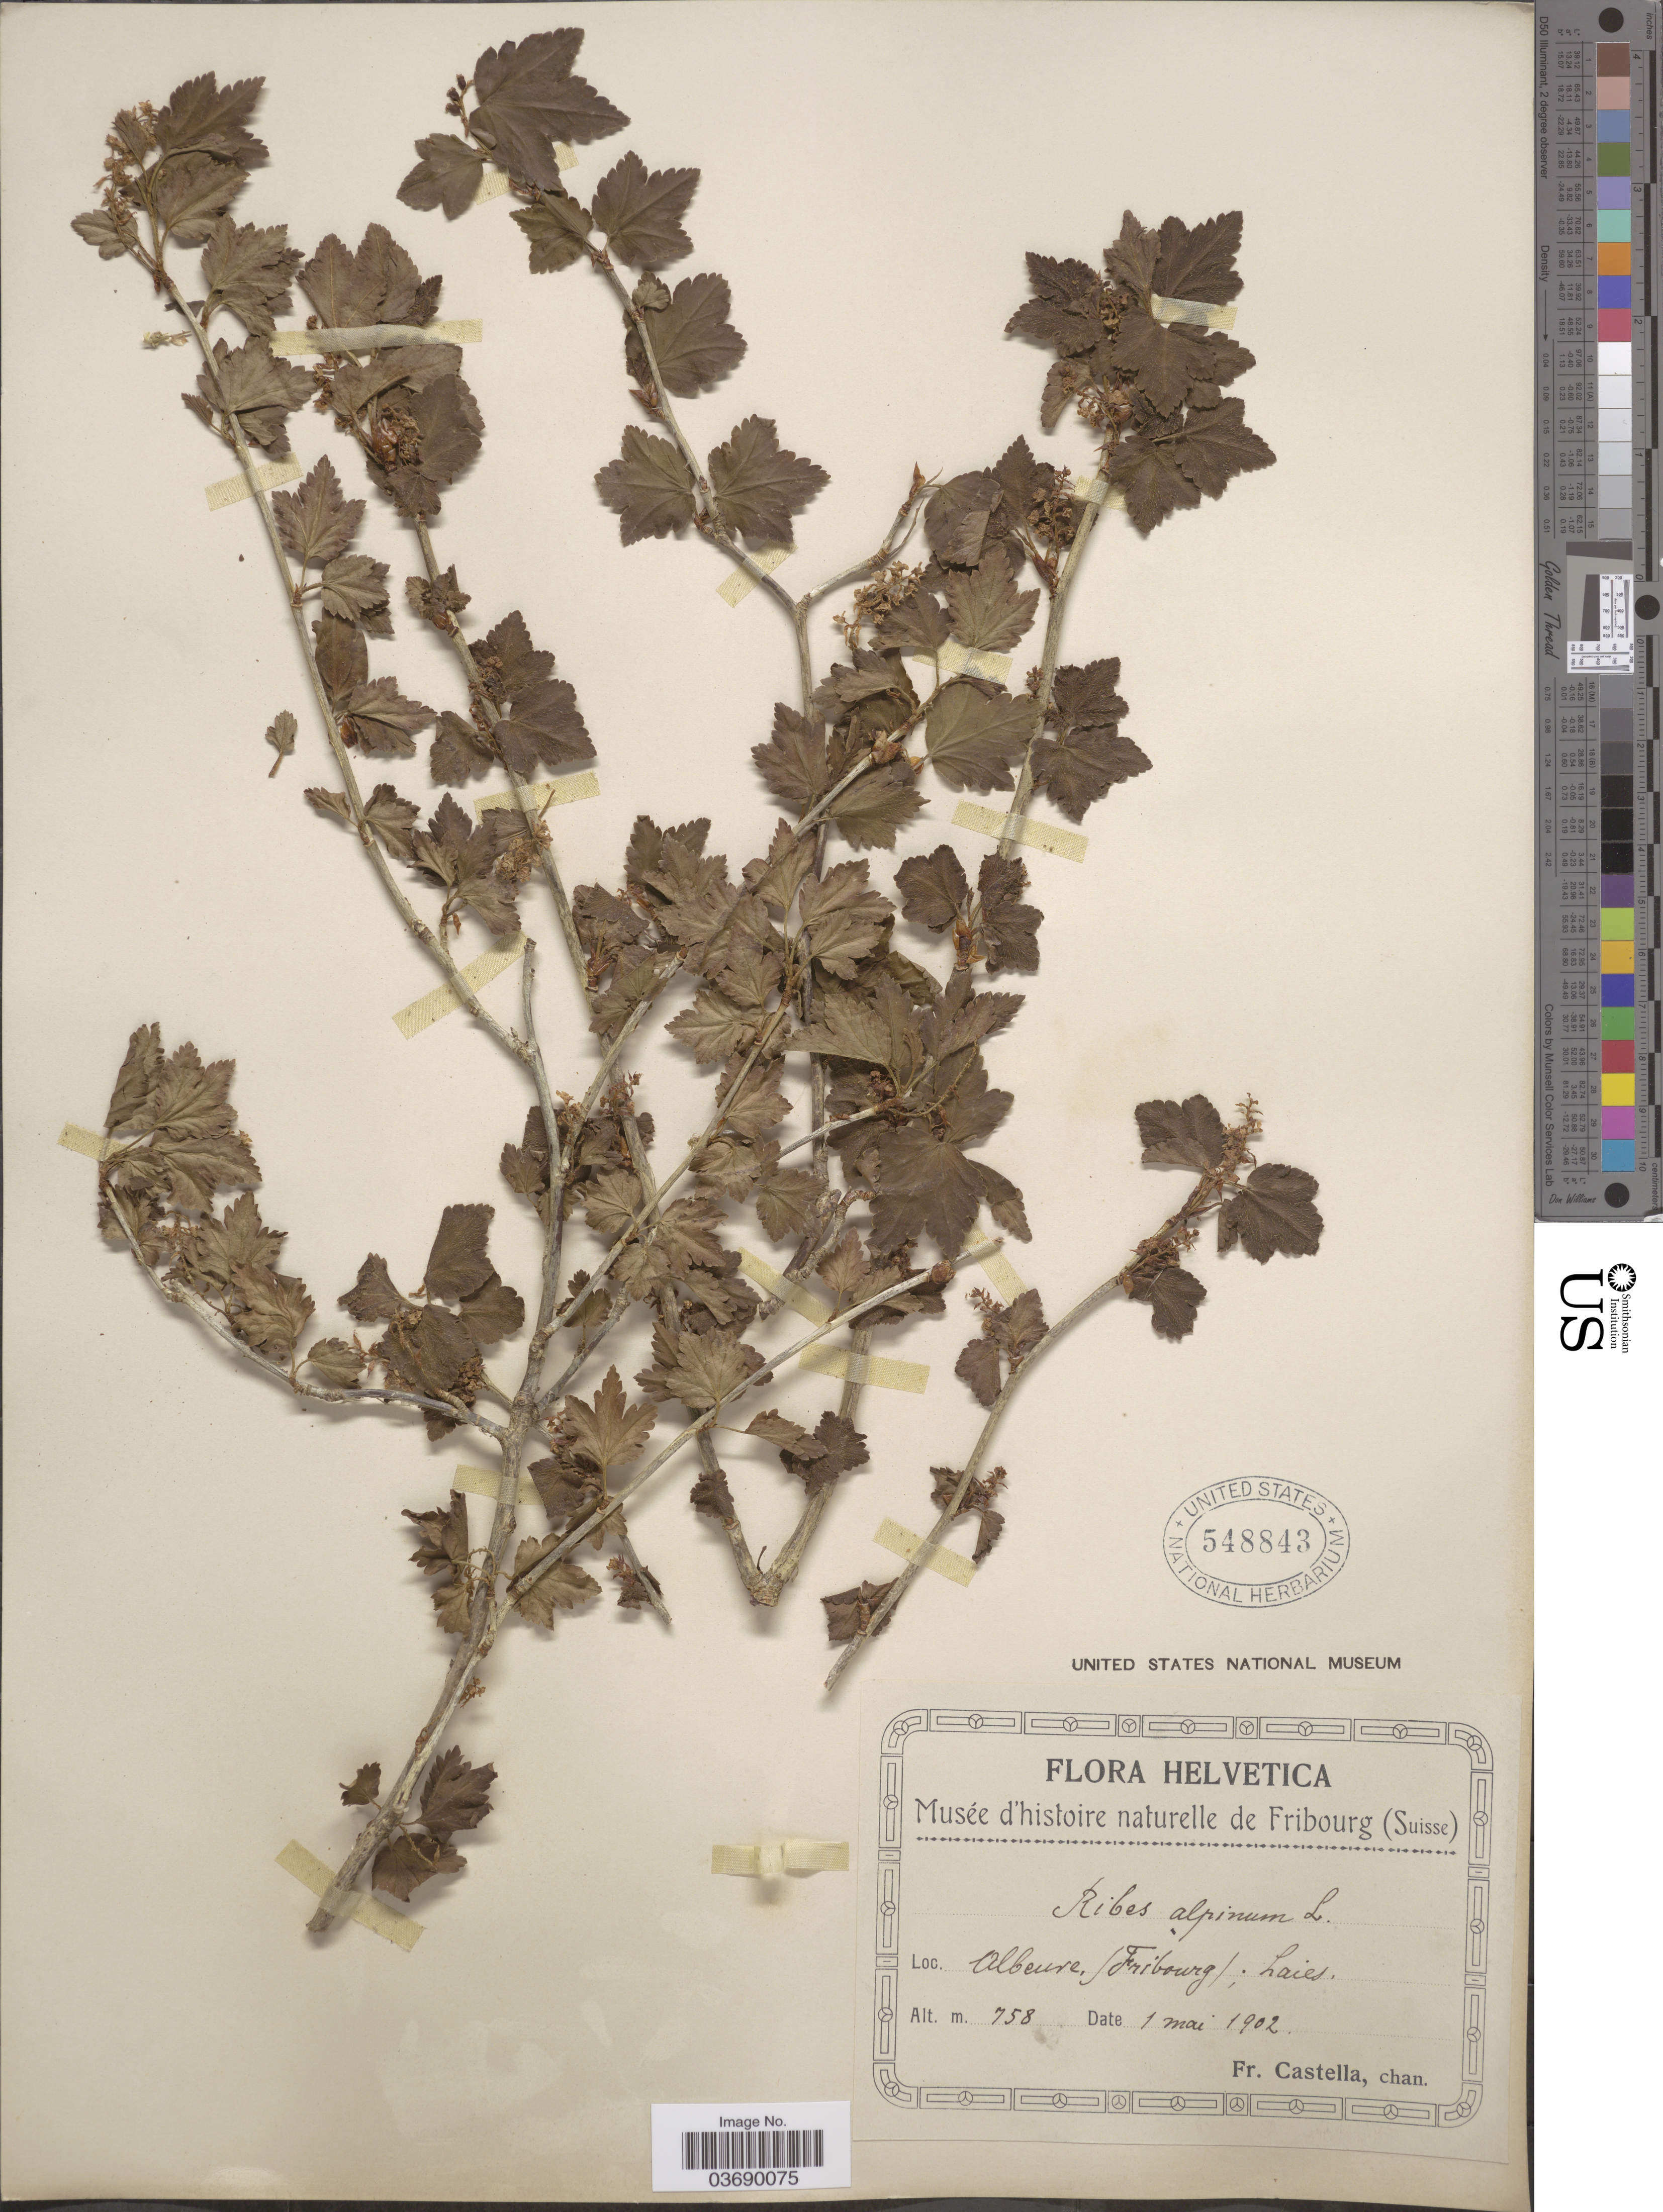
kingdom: Plantae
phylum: Tracheophyta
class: Magnoliopsida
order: Saxifragales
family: Grossulariaceae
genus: Ribes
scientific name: Ribes alpinum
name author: L.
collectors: Fr. Castella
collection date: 1902-05-01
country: Switzerland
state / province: Fribourg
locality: Helvetica. Albeure.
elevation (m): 758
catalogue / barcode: US 548843